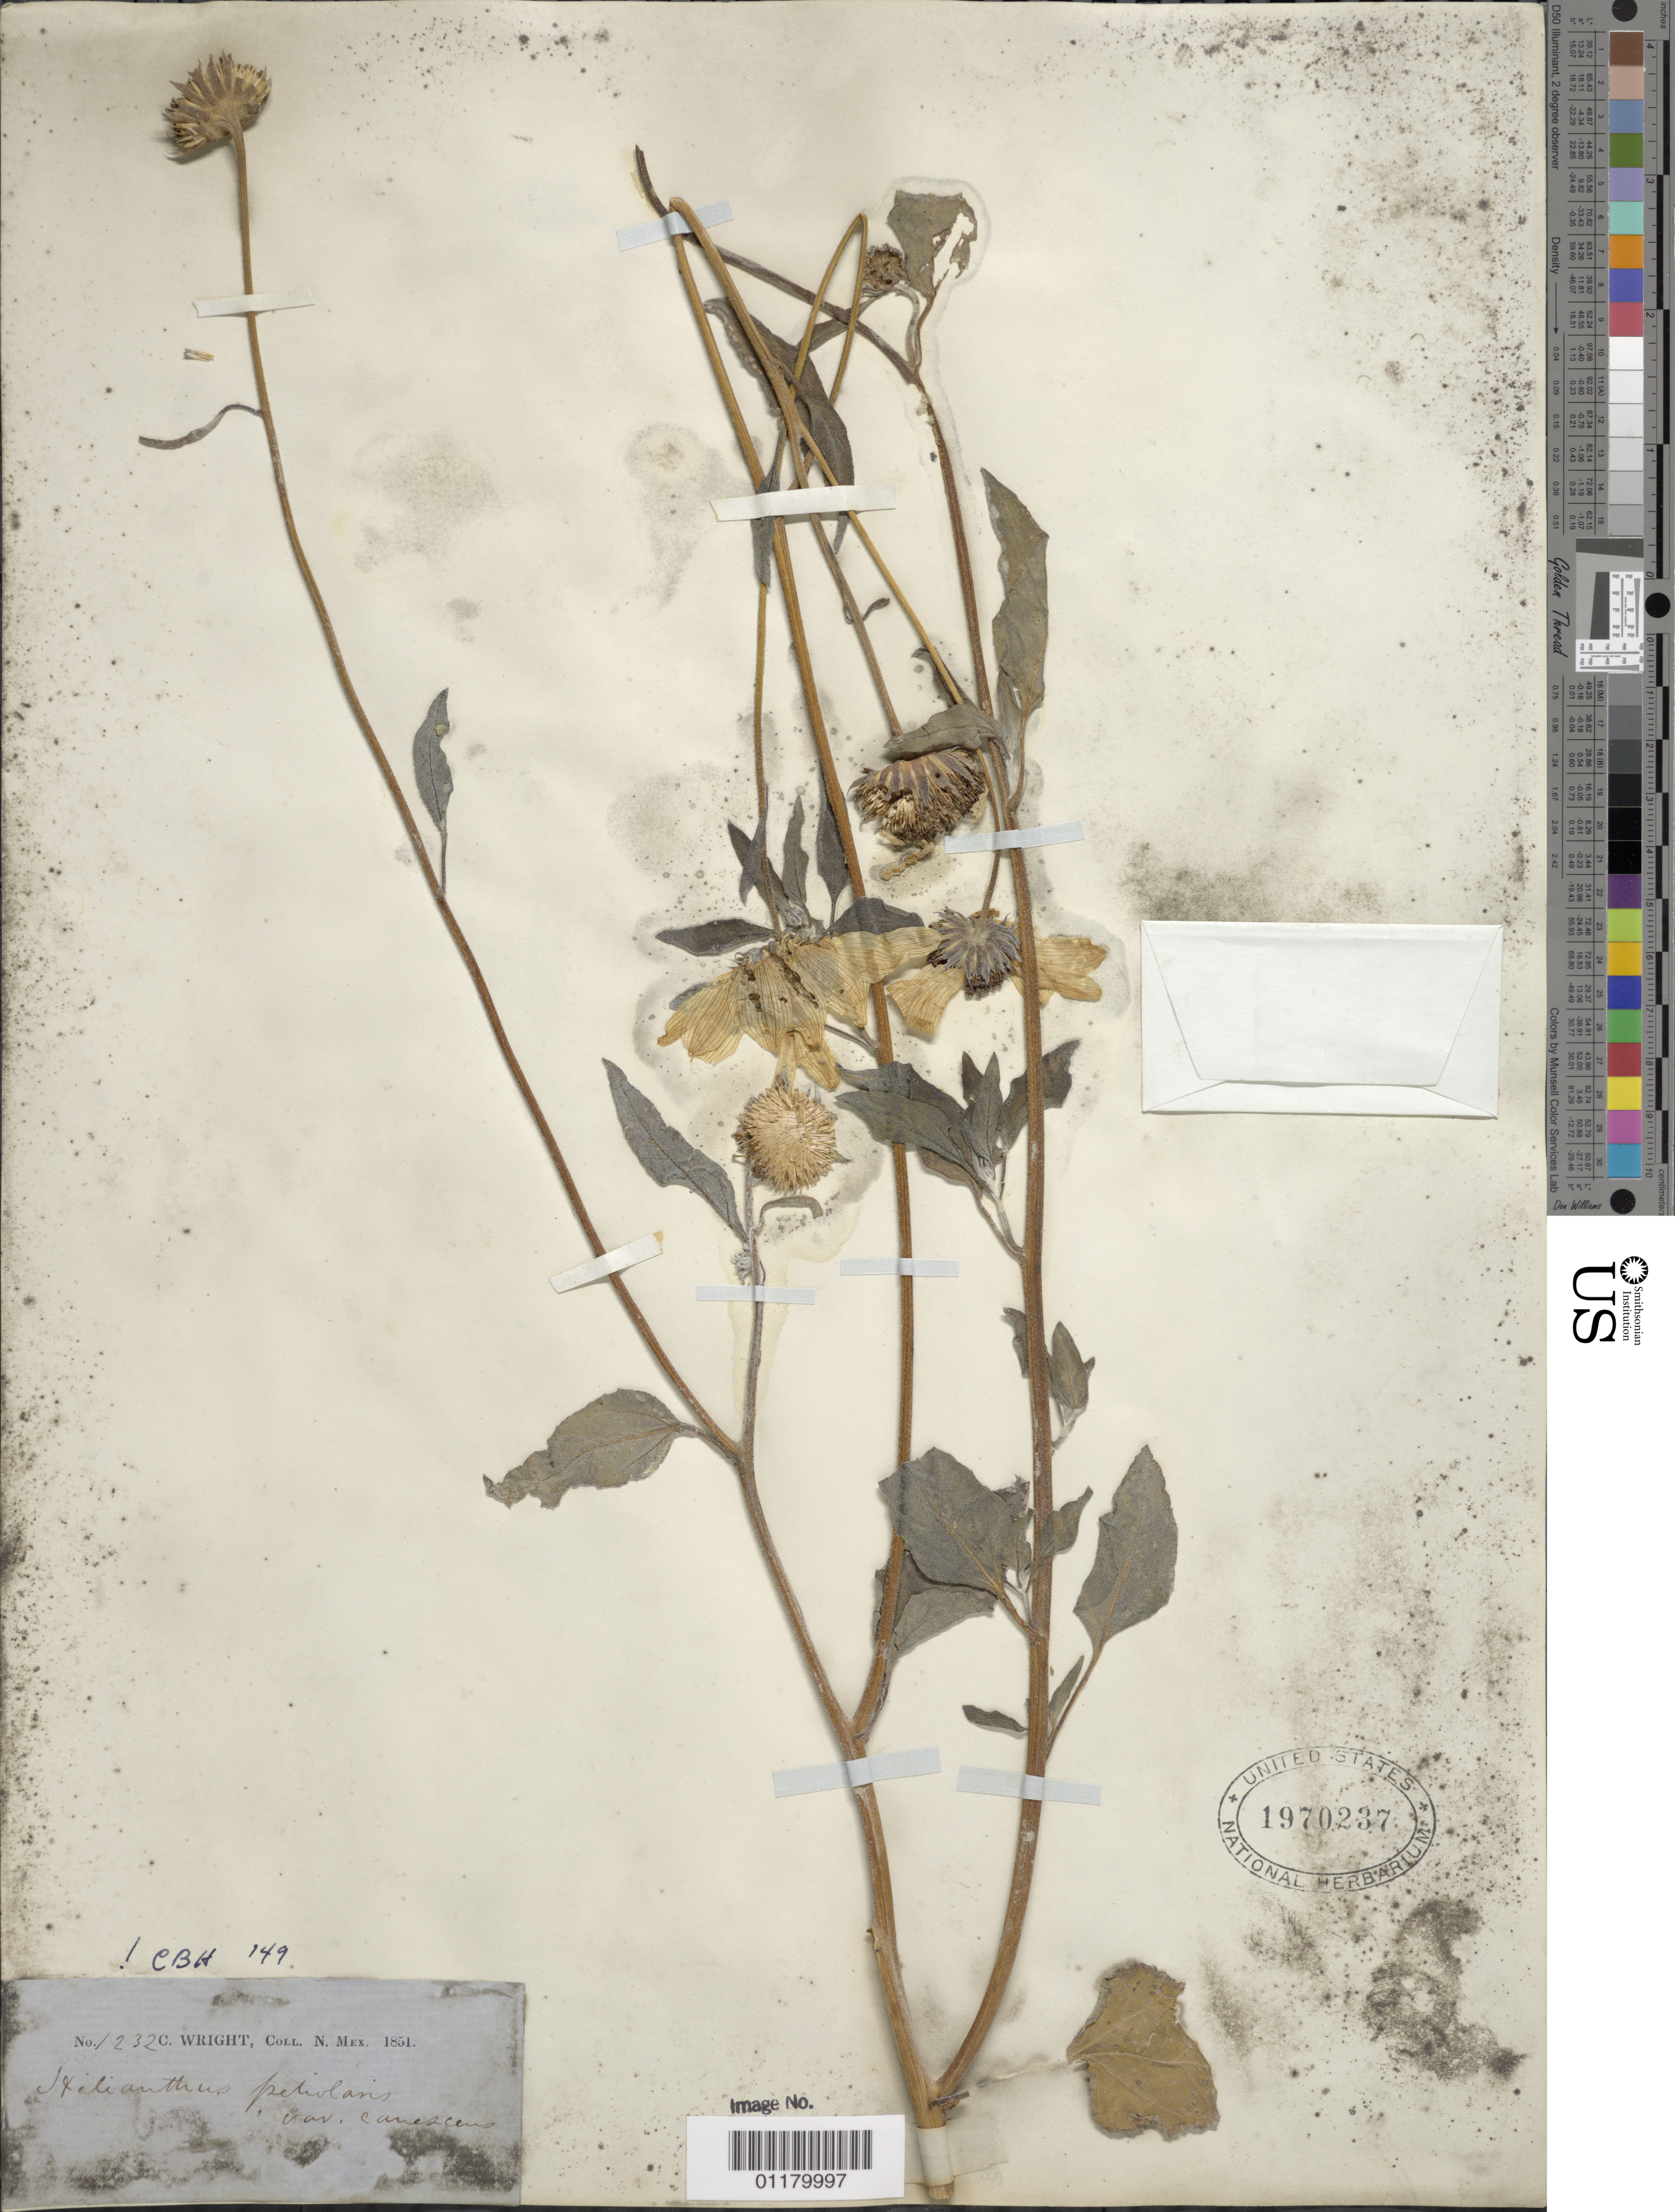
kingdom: Plantae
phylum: Tracheophyta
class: Magnoliopsida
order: Asterales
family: Asteraceae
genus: Helianthus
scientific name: Helianthus petiolaris var. canescens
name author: Nutt.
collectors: C. Wright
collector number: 1232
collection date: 1851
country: United States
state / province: New Mexico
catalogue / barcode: US 1970237